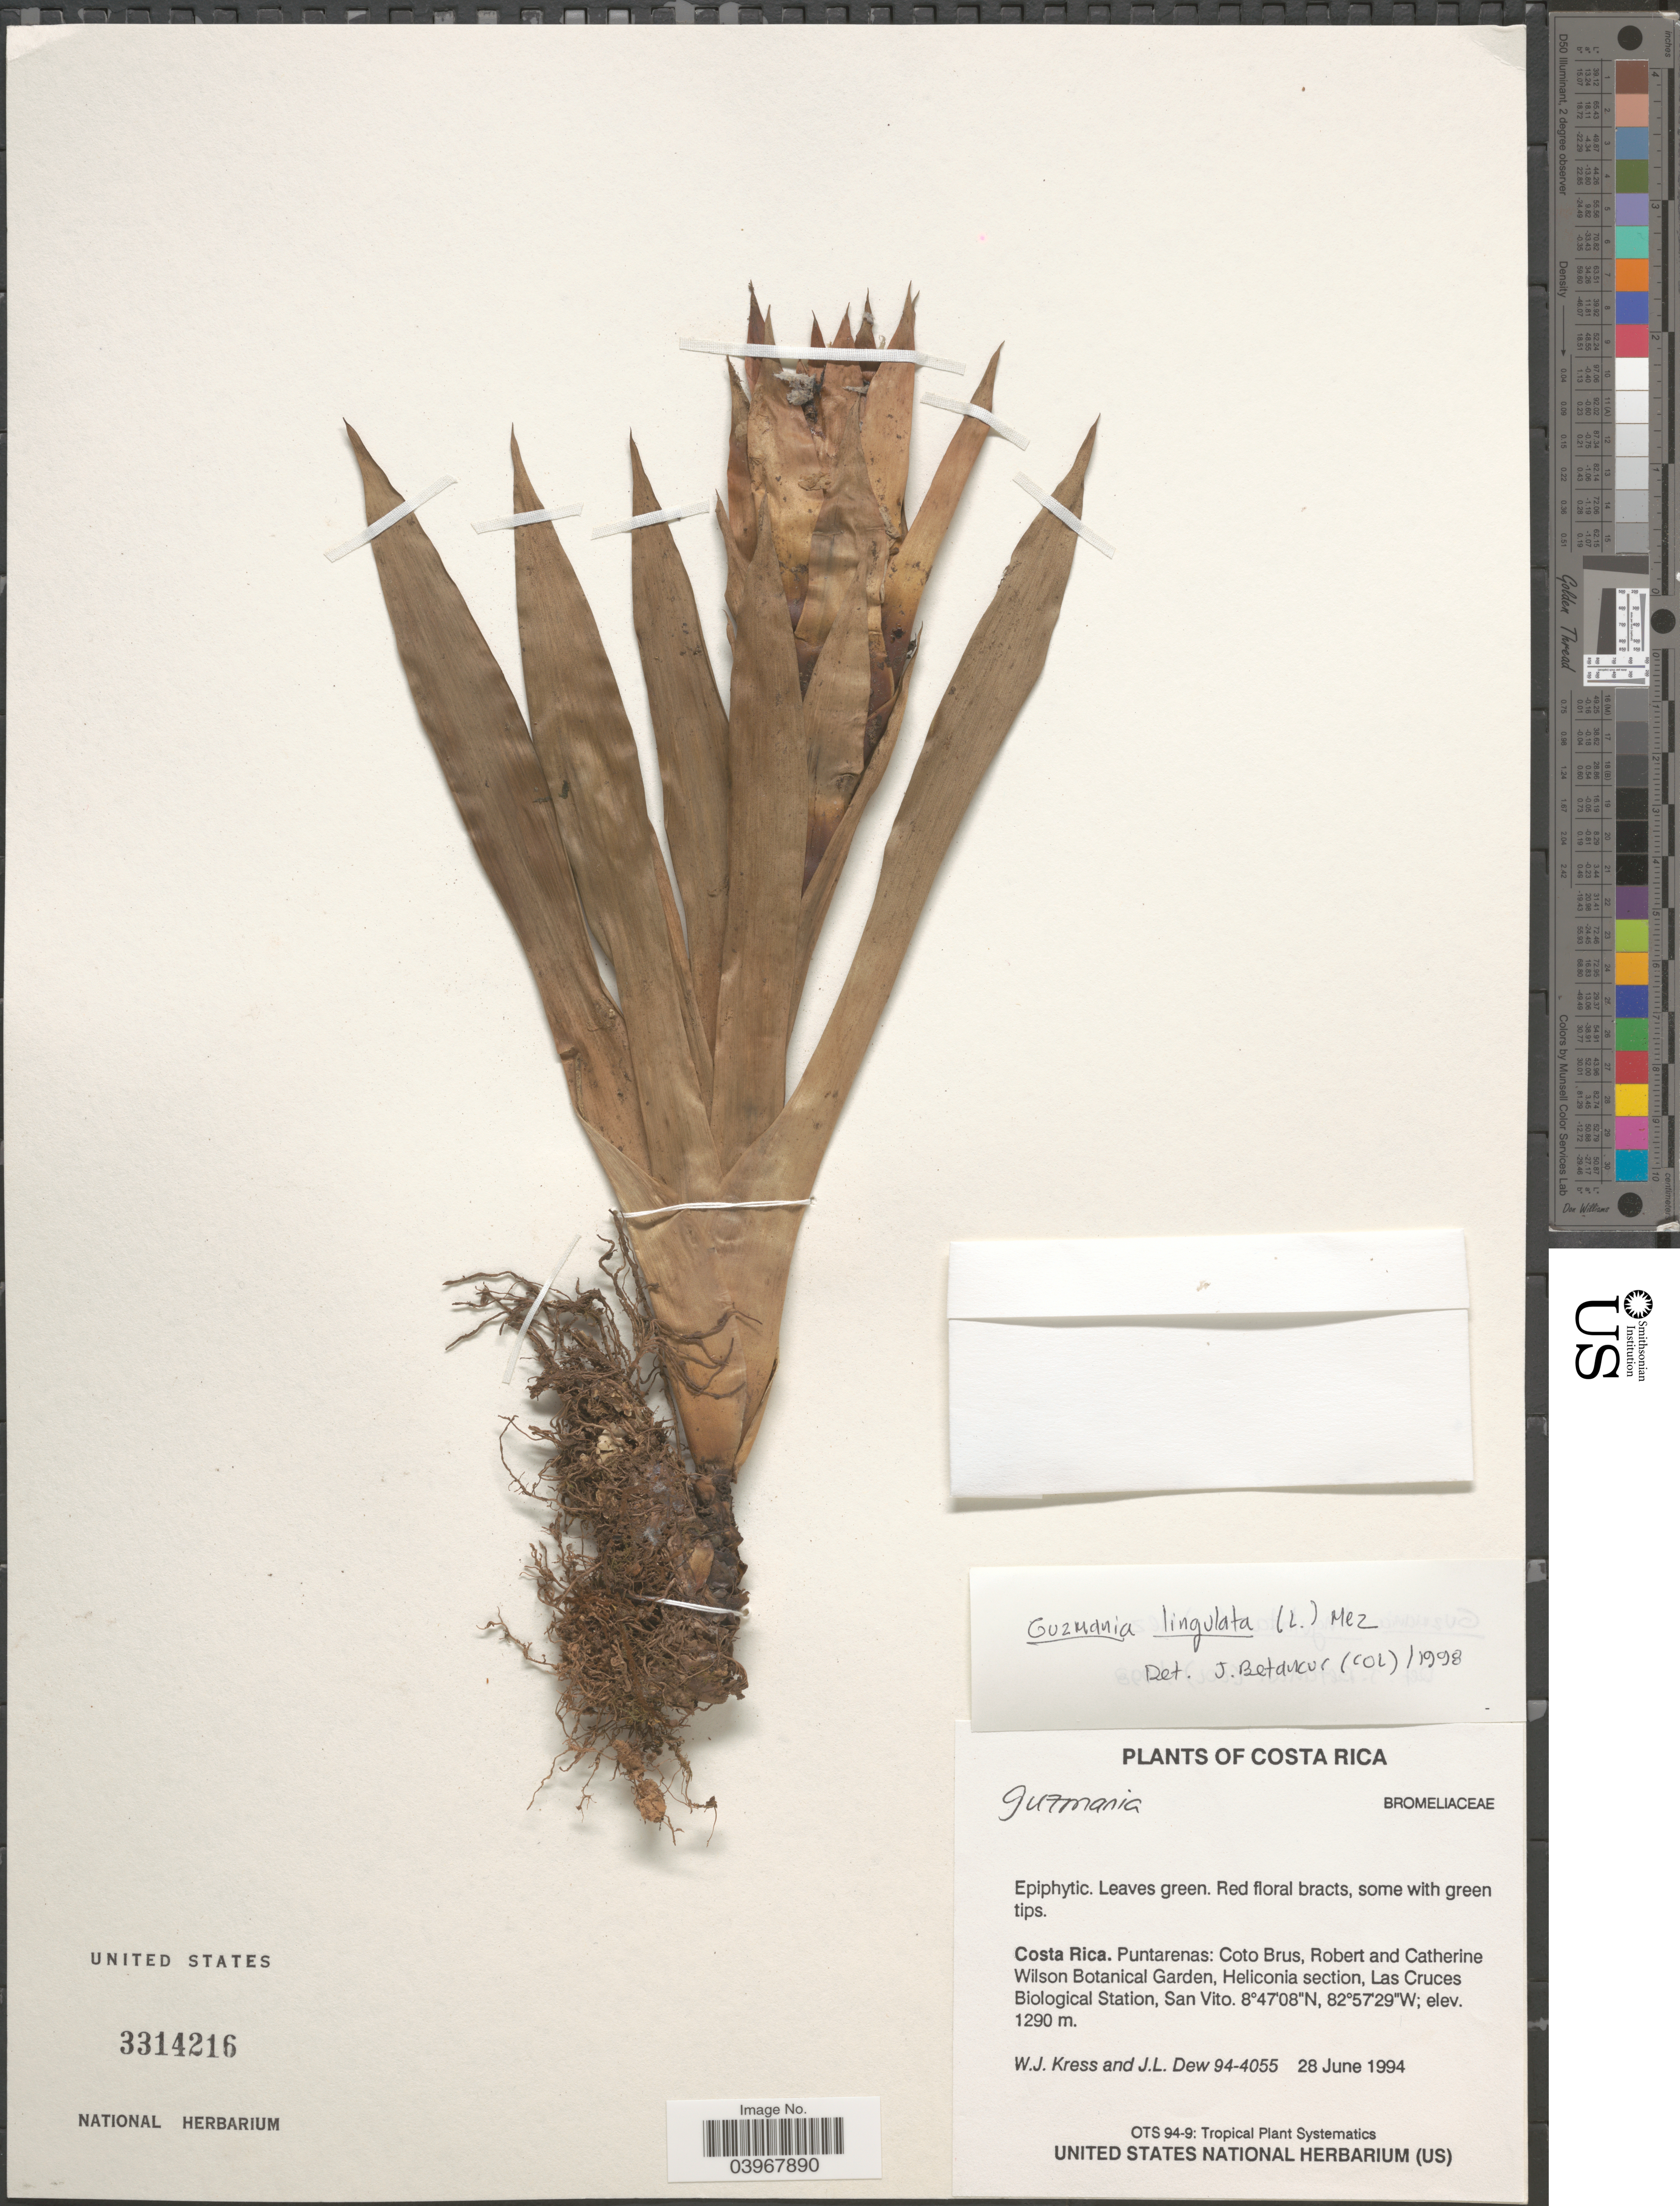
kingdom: Plantae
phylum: Tracheophyta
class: Liliopsida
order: Poales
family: Bromeliaceae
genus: Guzmania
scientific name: Guzmania lingulata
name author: (L.) Mez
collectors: W. J. Kress & J. L. Dew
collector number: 94-4055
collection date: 1994-06-28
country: Costa Rica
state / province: Puntarenas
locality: Coto Brus, Robert and Catherine Wilson Botanical Garden, Heliconia section, Las Cruces Biological Station, San Vito.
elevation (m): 1290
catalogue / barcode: US 3314216